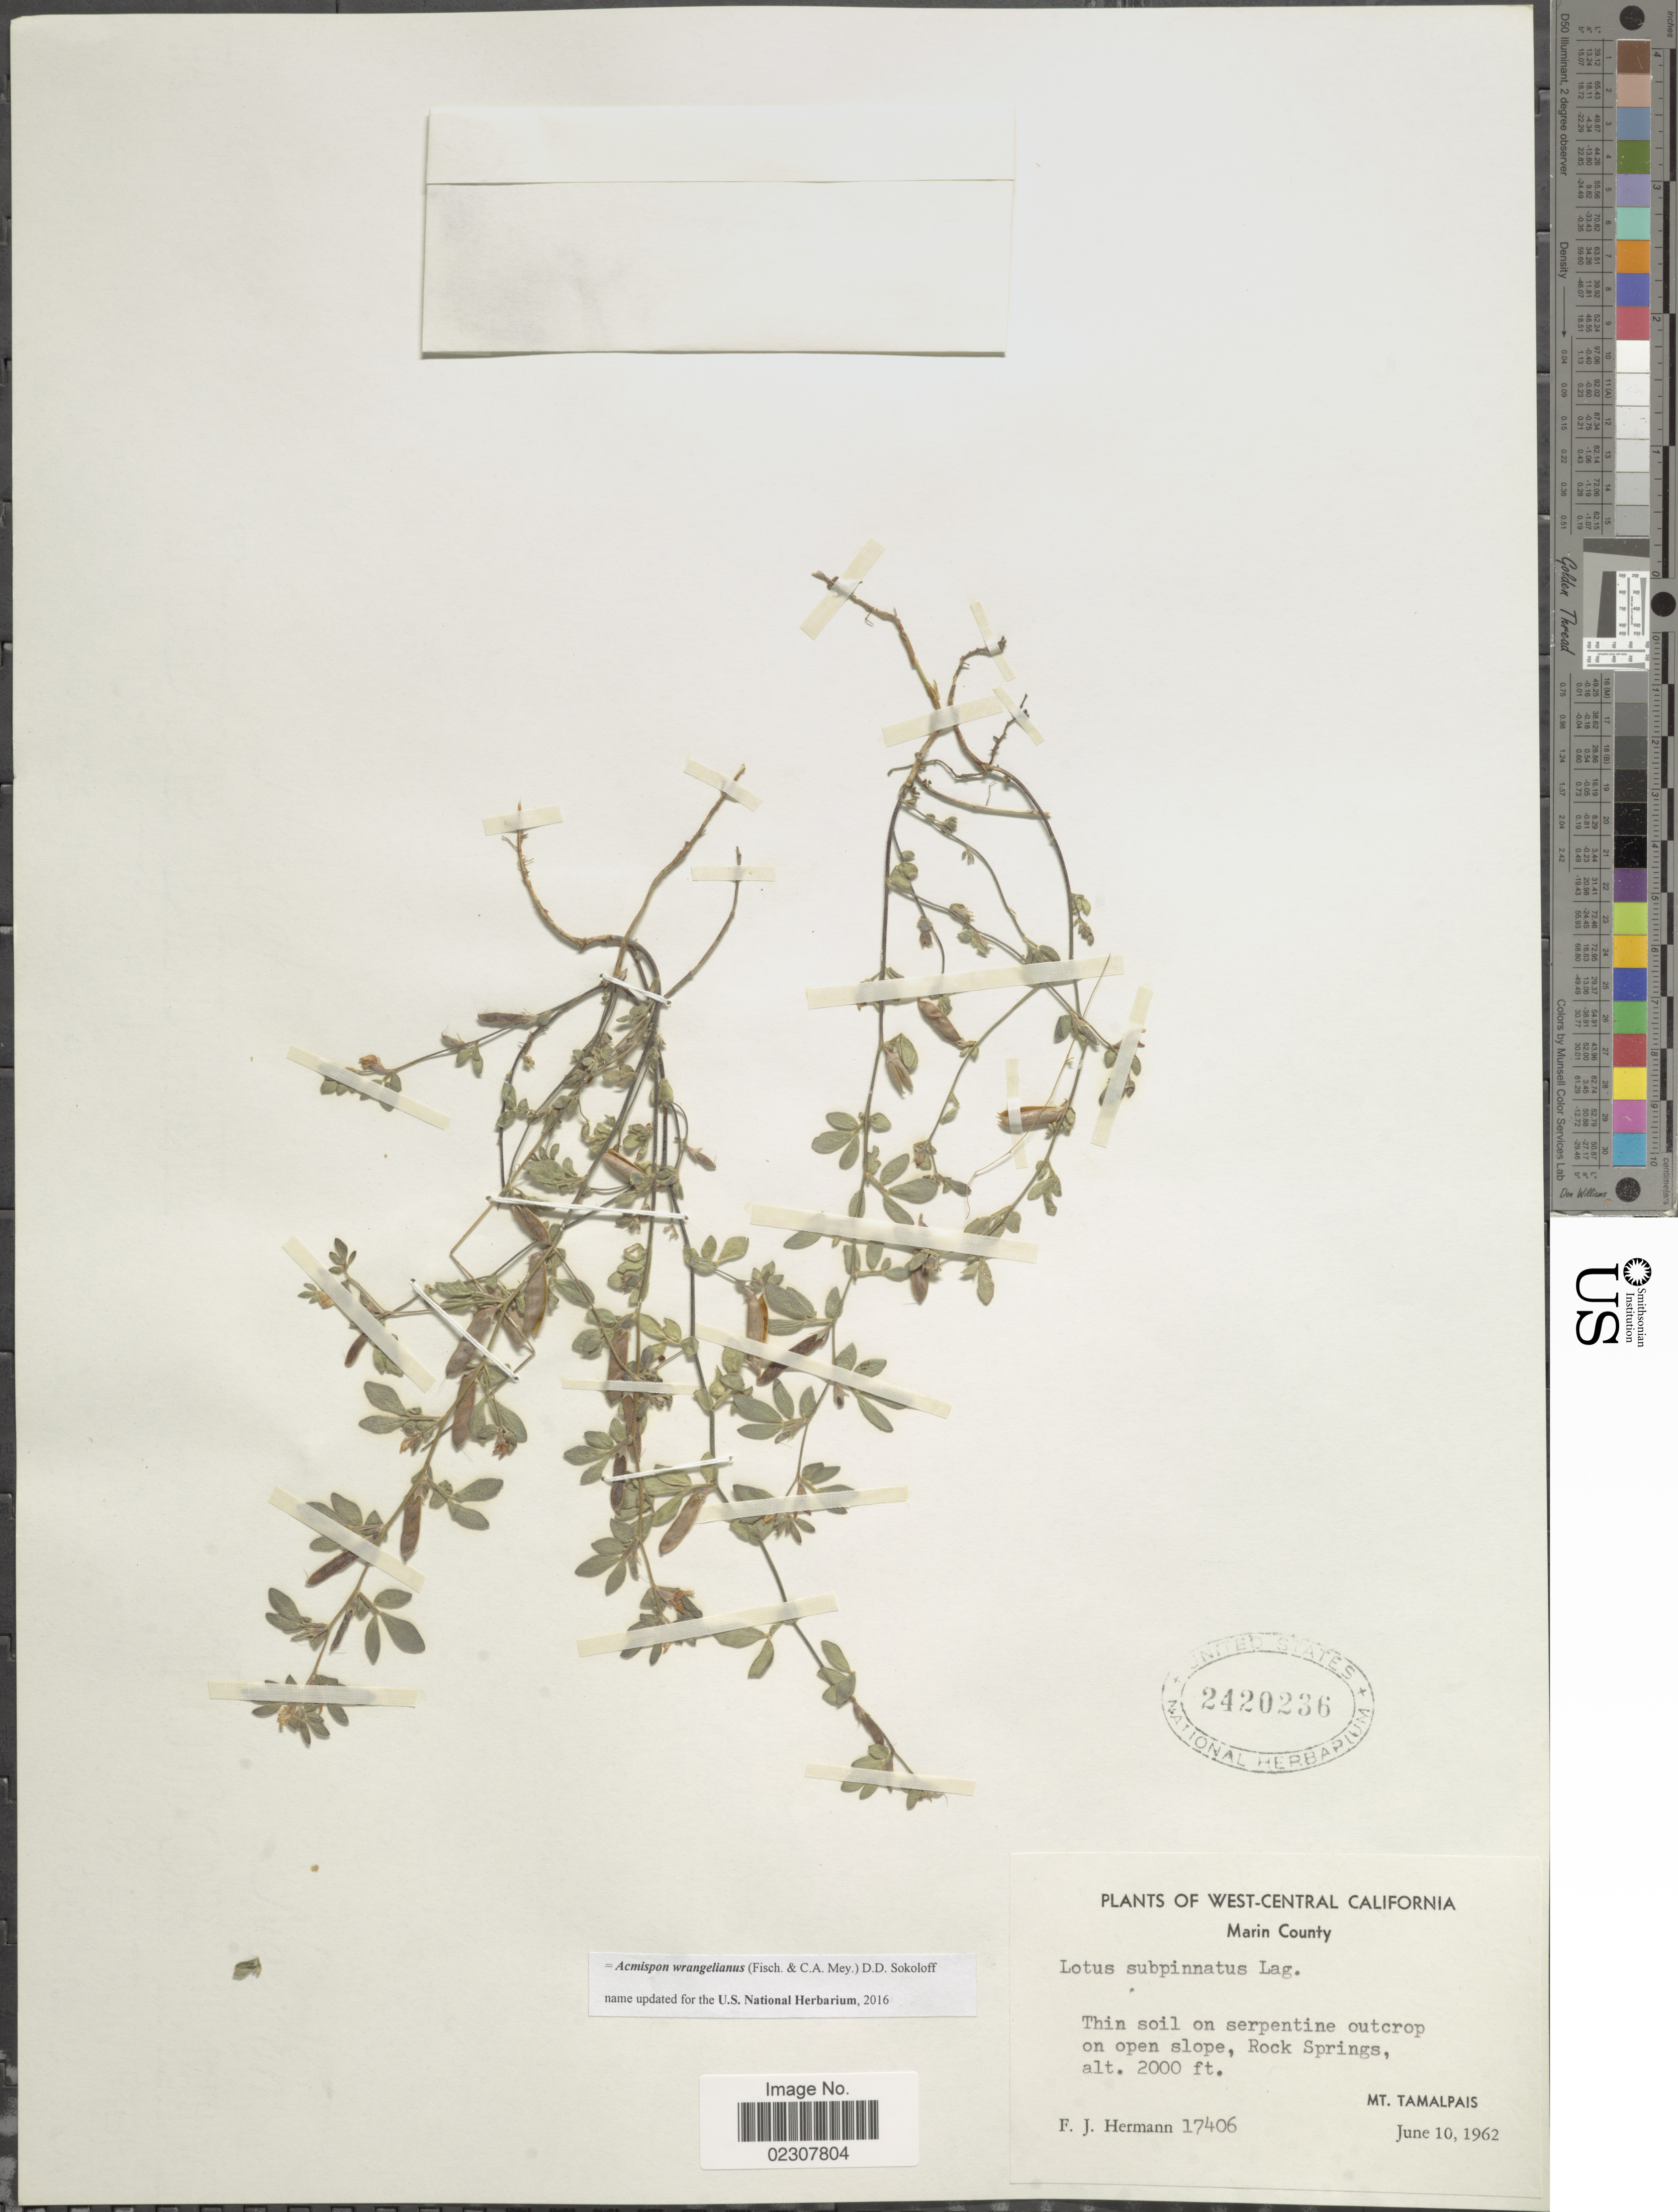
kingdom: Plantae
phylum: Tracheophyta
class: Magnoliopsida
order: Fabales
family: Fabaceae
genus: Acmispon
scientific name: Acmispon wrangelianus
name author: (Fisch. & C.A. Mey.) D.D. Sokoloff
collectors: F. J. Hermann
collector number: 17406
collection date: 1962-06-10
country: United States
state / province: California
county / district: Marin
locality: West-Central California, Marin County, Rock Springs, on serpentine outcrop on open slope, Mt. Tamalpais.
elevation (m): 610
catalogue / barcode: US 2420236